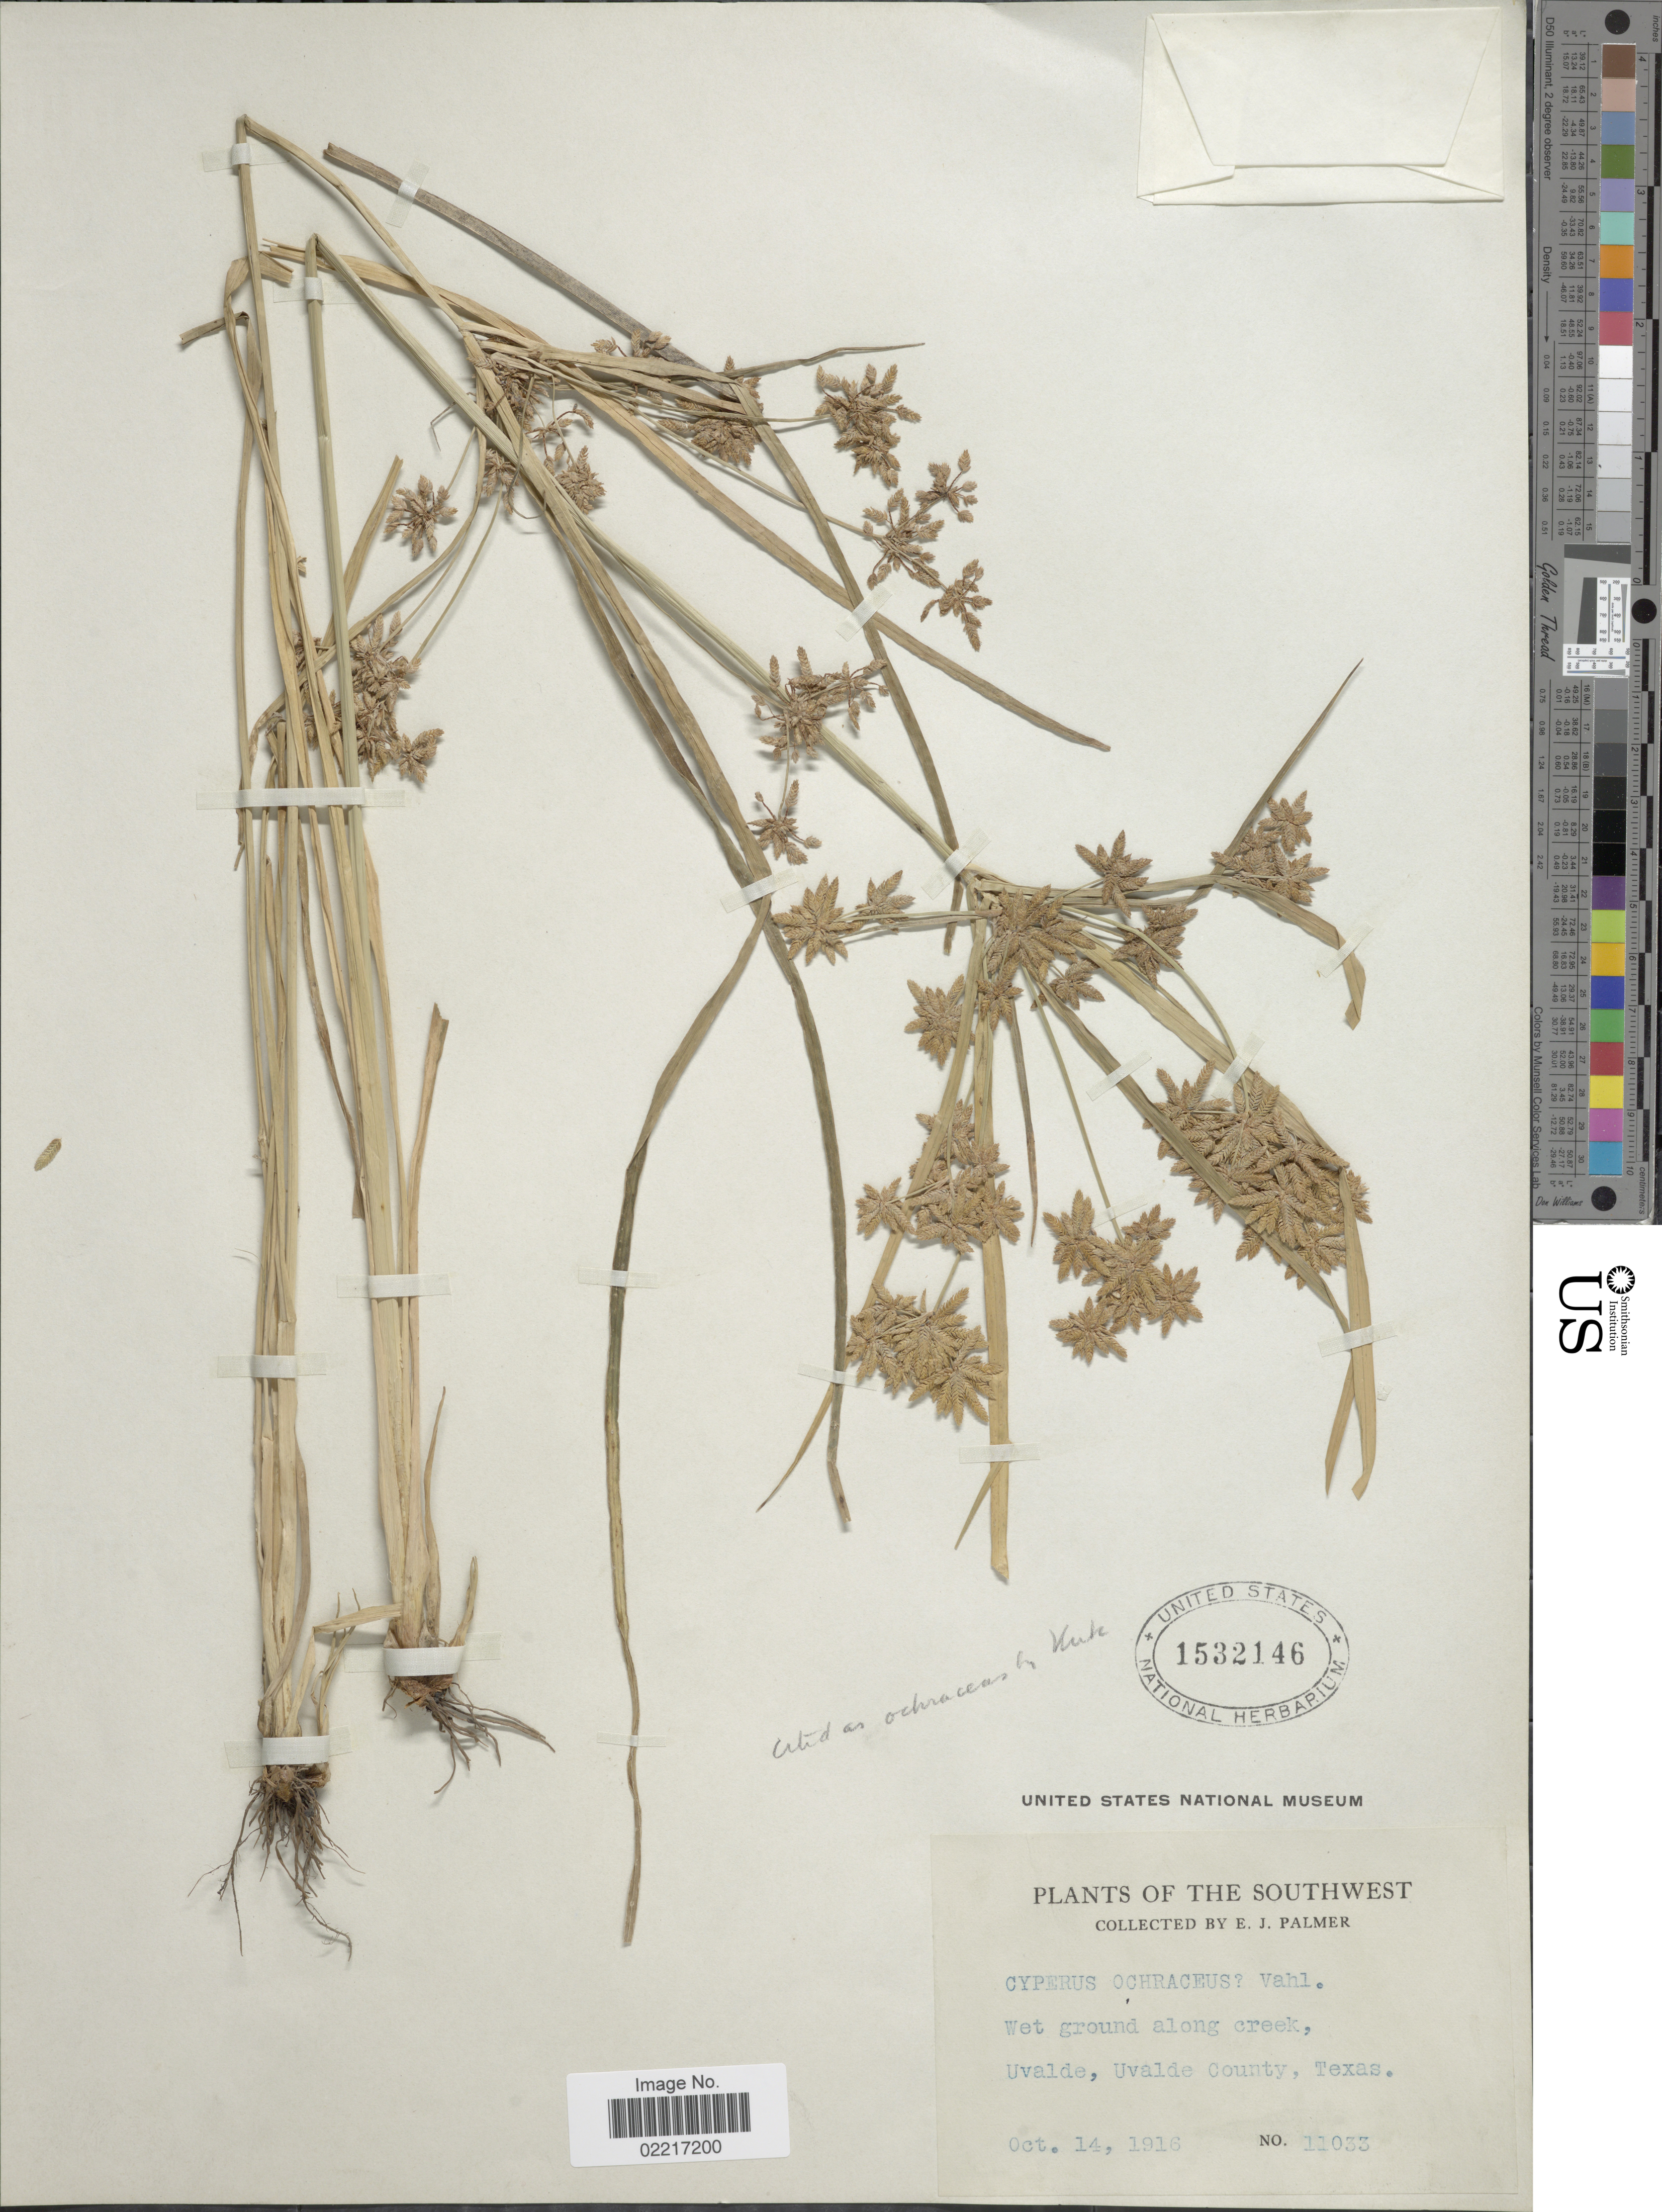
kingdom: Plantae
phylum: Tracheophyta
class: Liliopsida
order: Poales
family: Cyperaceae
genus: Cyperus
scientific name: Cyperus ochraceus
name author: Vahl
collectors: E. J. Palmer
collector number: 11033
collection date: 1916-10-14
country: United States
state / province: Texas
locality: Wet ground along creek, Uvalde County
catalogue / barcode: US 1532146